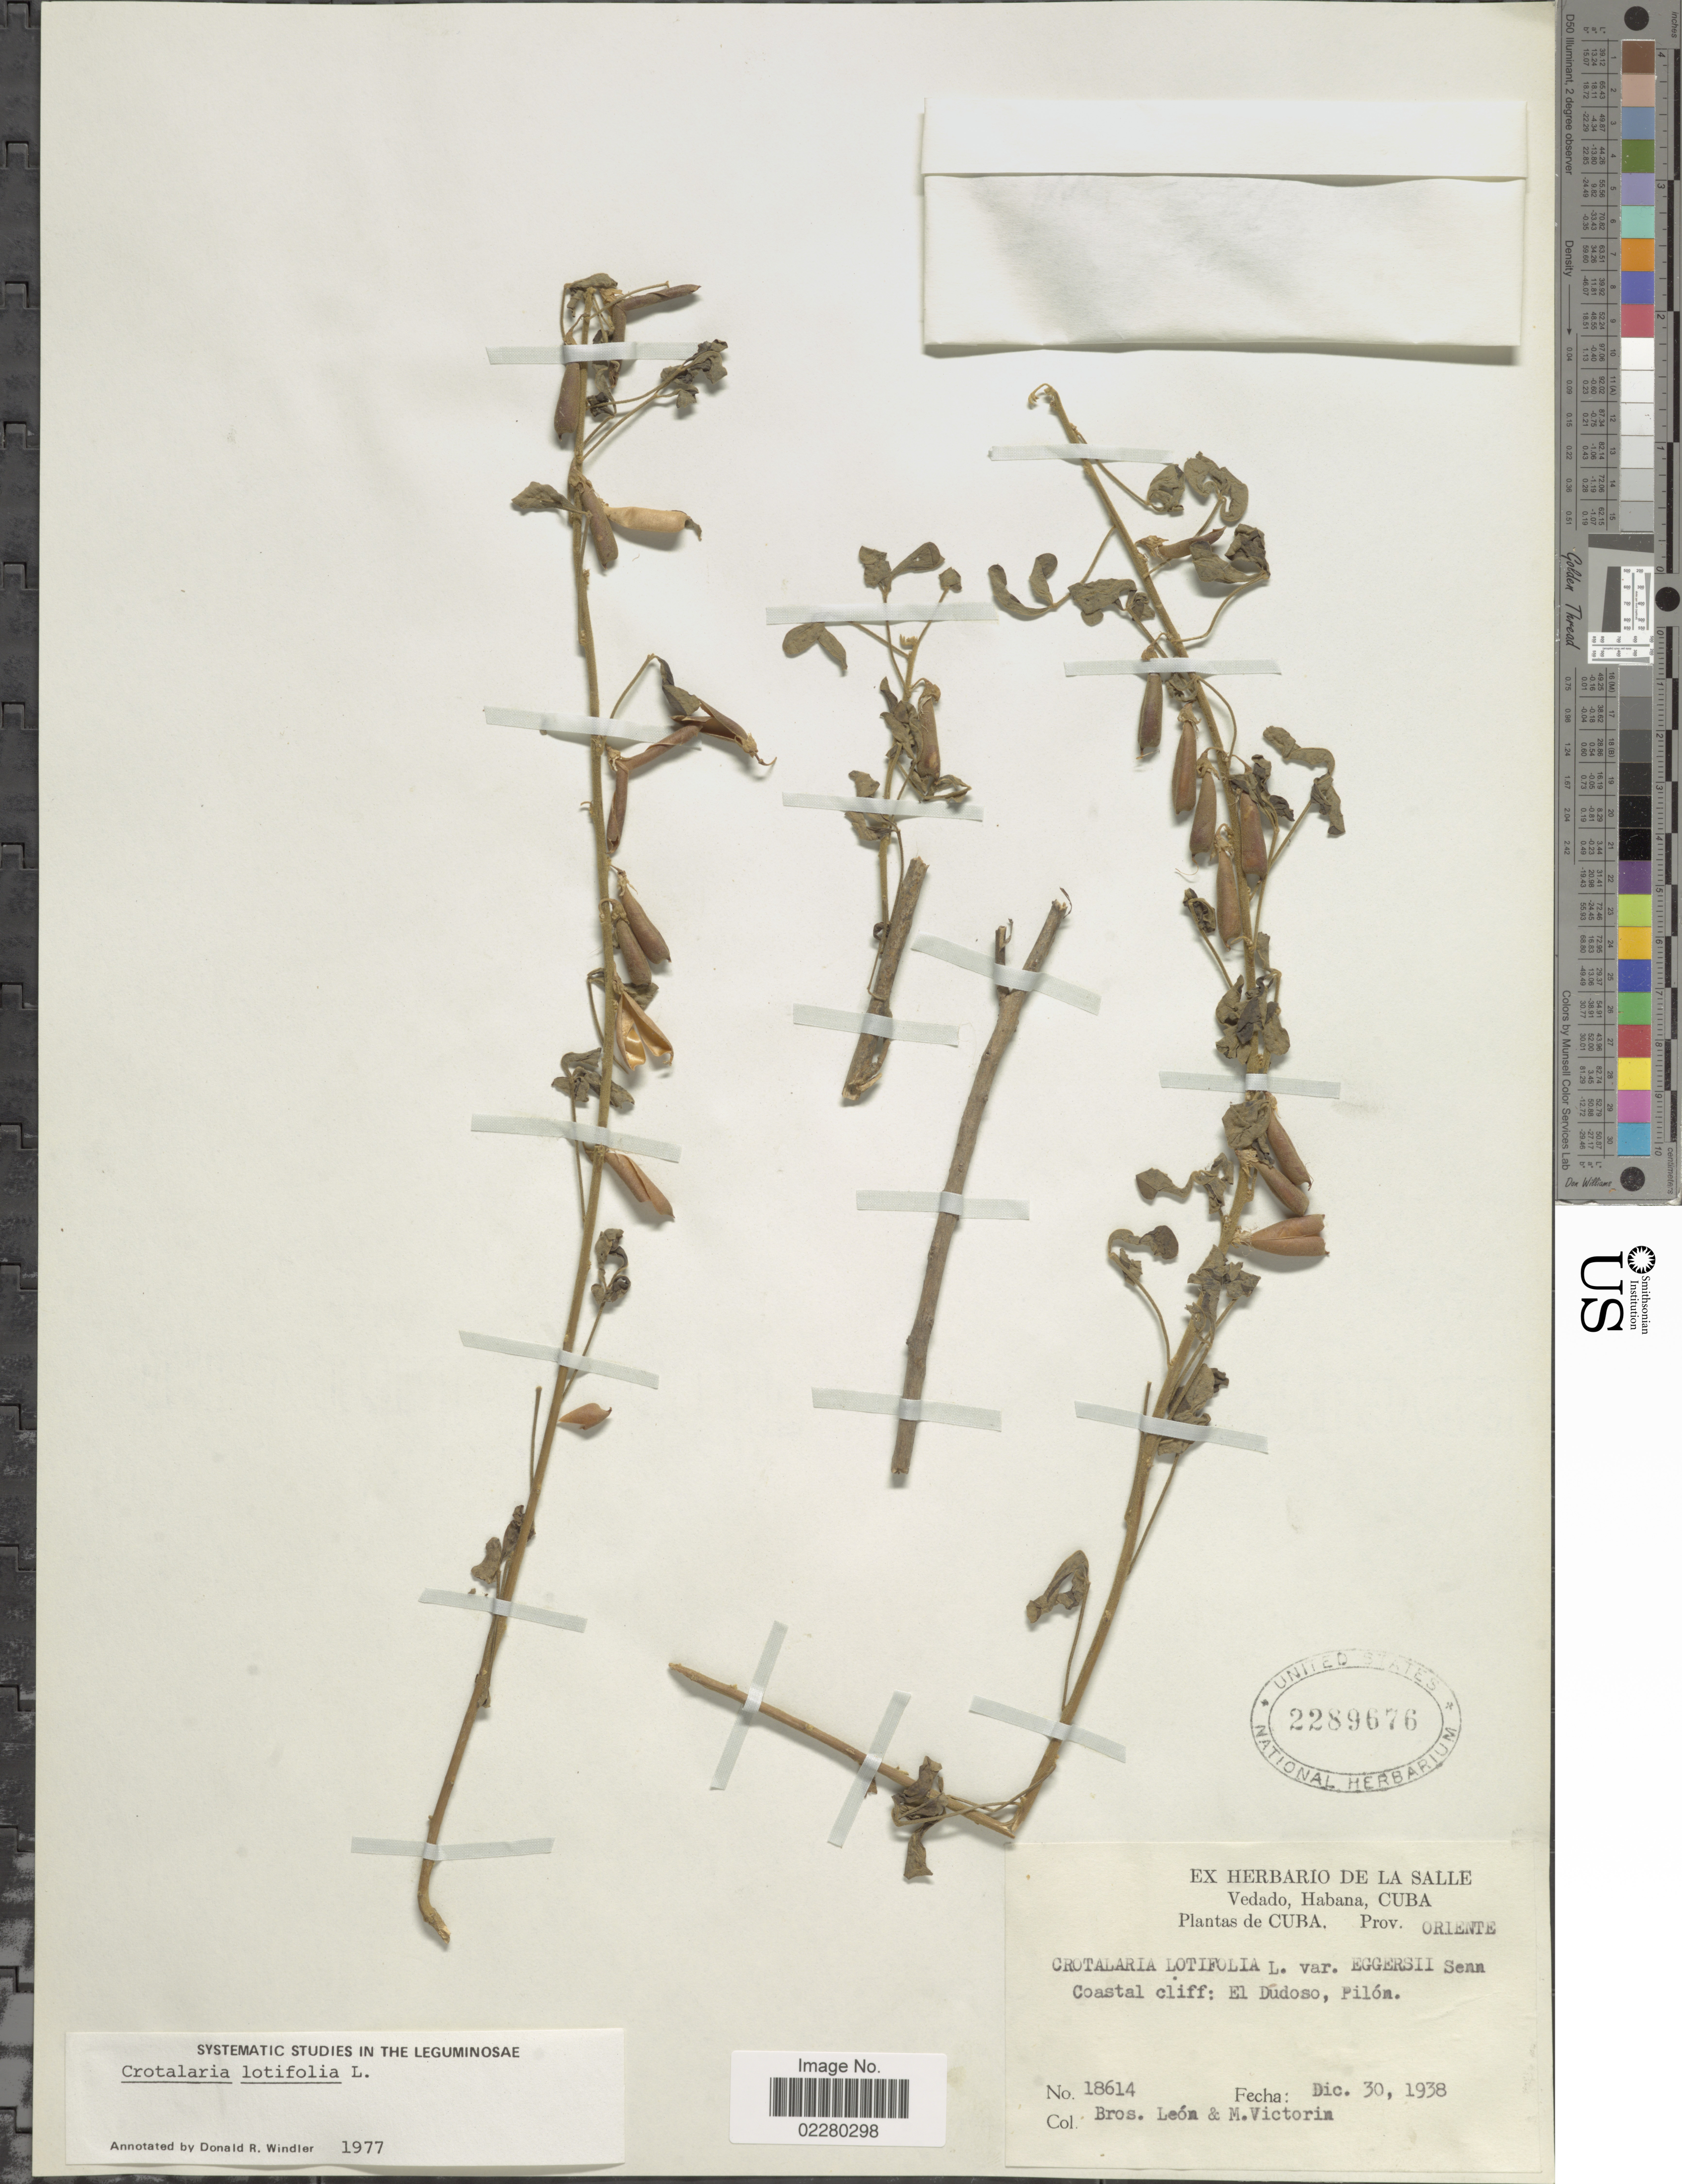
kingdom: Plantae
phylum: Tracheophyta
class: Magnoliopsida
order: Fabales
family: Fabaceae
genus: Crotalaria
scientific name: Crotalaria lotifolia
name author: L.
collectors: Bro. León & M. Victorin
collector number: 18614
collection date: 1938-12-30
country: Cuba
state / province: Oriente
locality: Prov. Oriente. Coastal cliff: El Dudoso, Pilón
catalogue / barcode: US 2289676